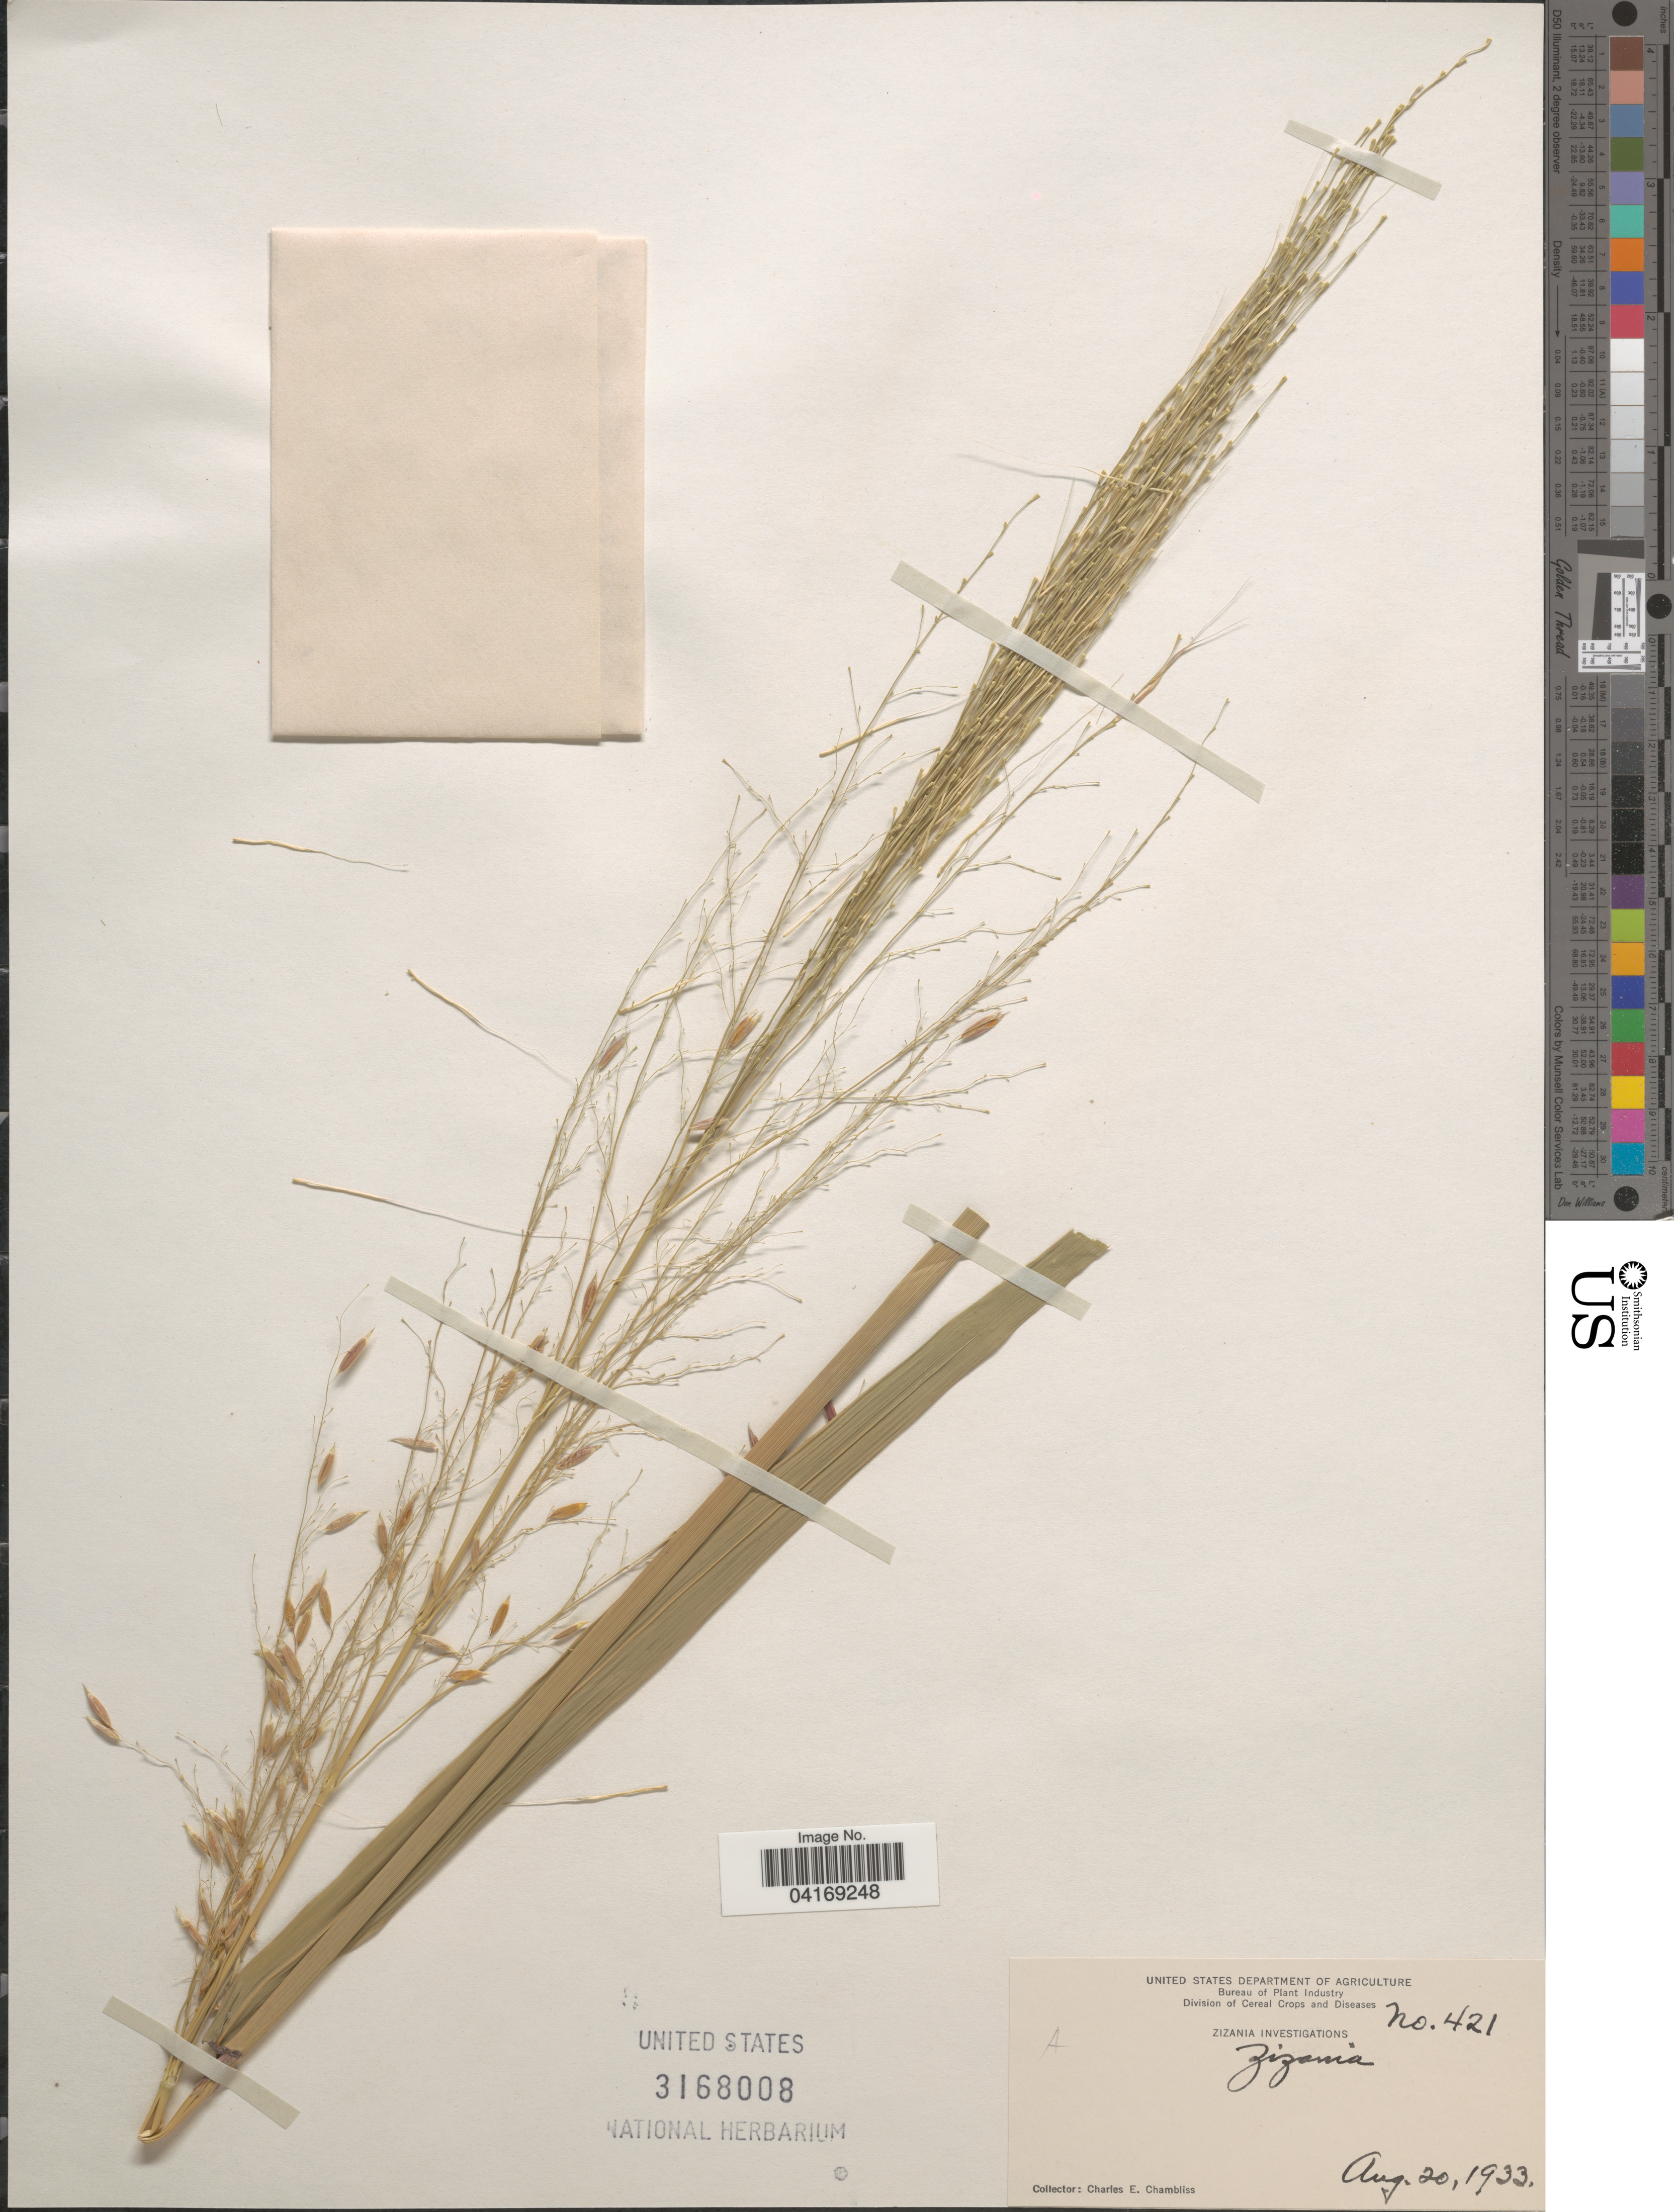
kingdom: Plantae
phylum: Tracheophyta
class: Liliopsida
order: Poales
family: Poaceae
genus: Zizania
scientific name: Zizania sp.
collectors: C. Chambliss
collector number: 421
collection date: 1933-08-20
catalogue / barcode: US 3168008